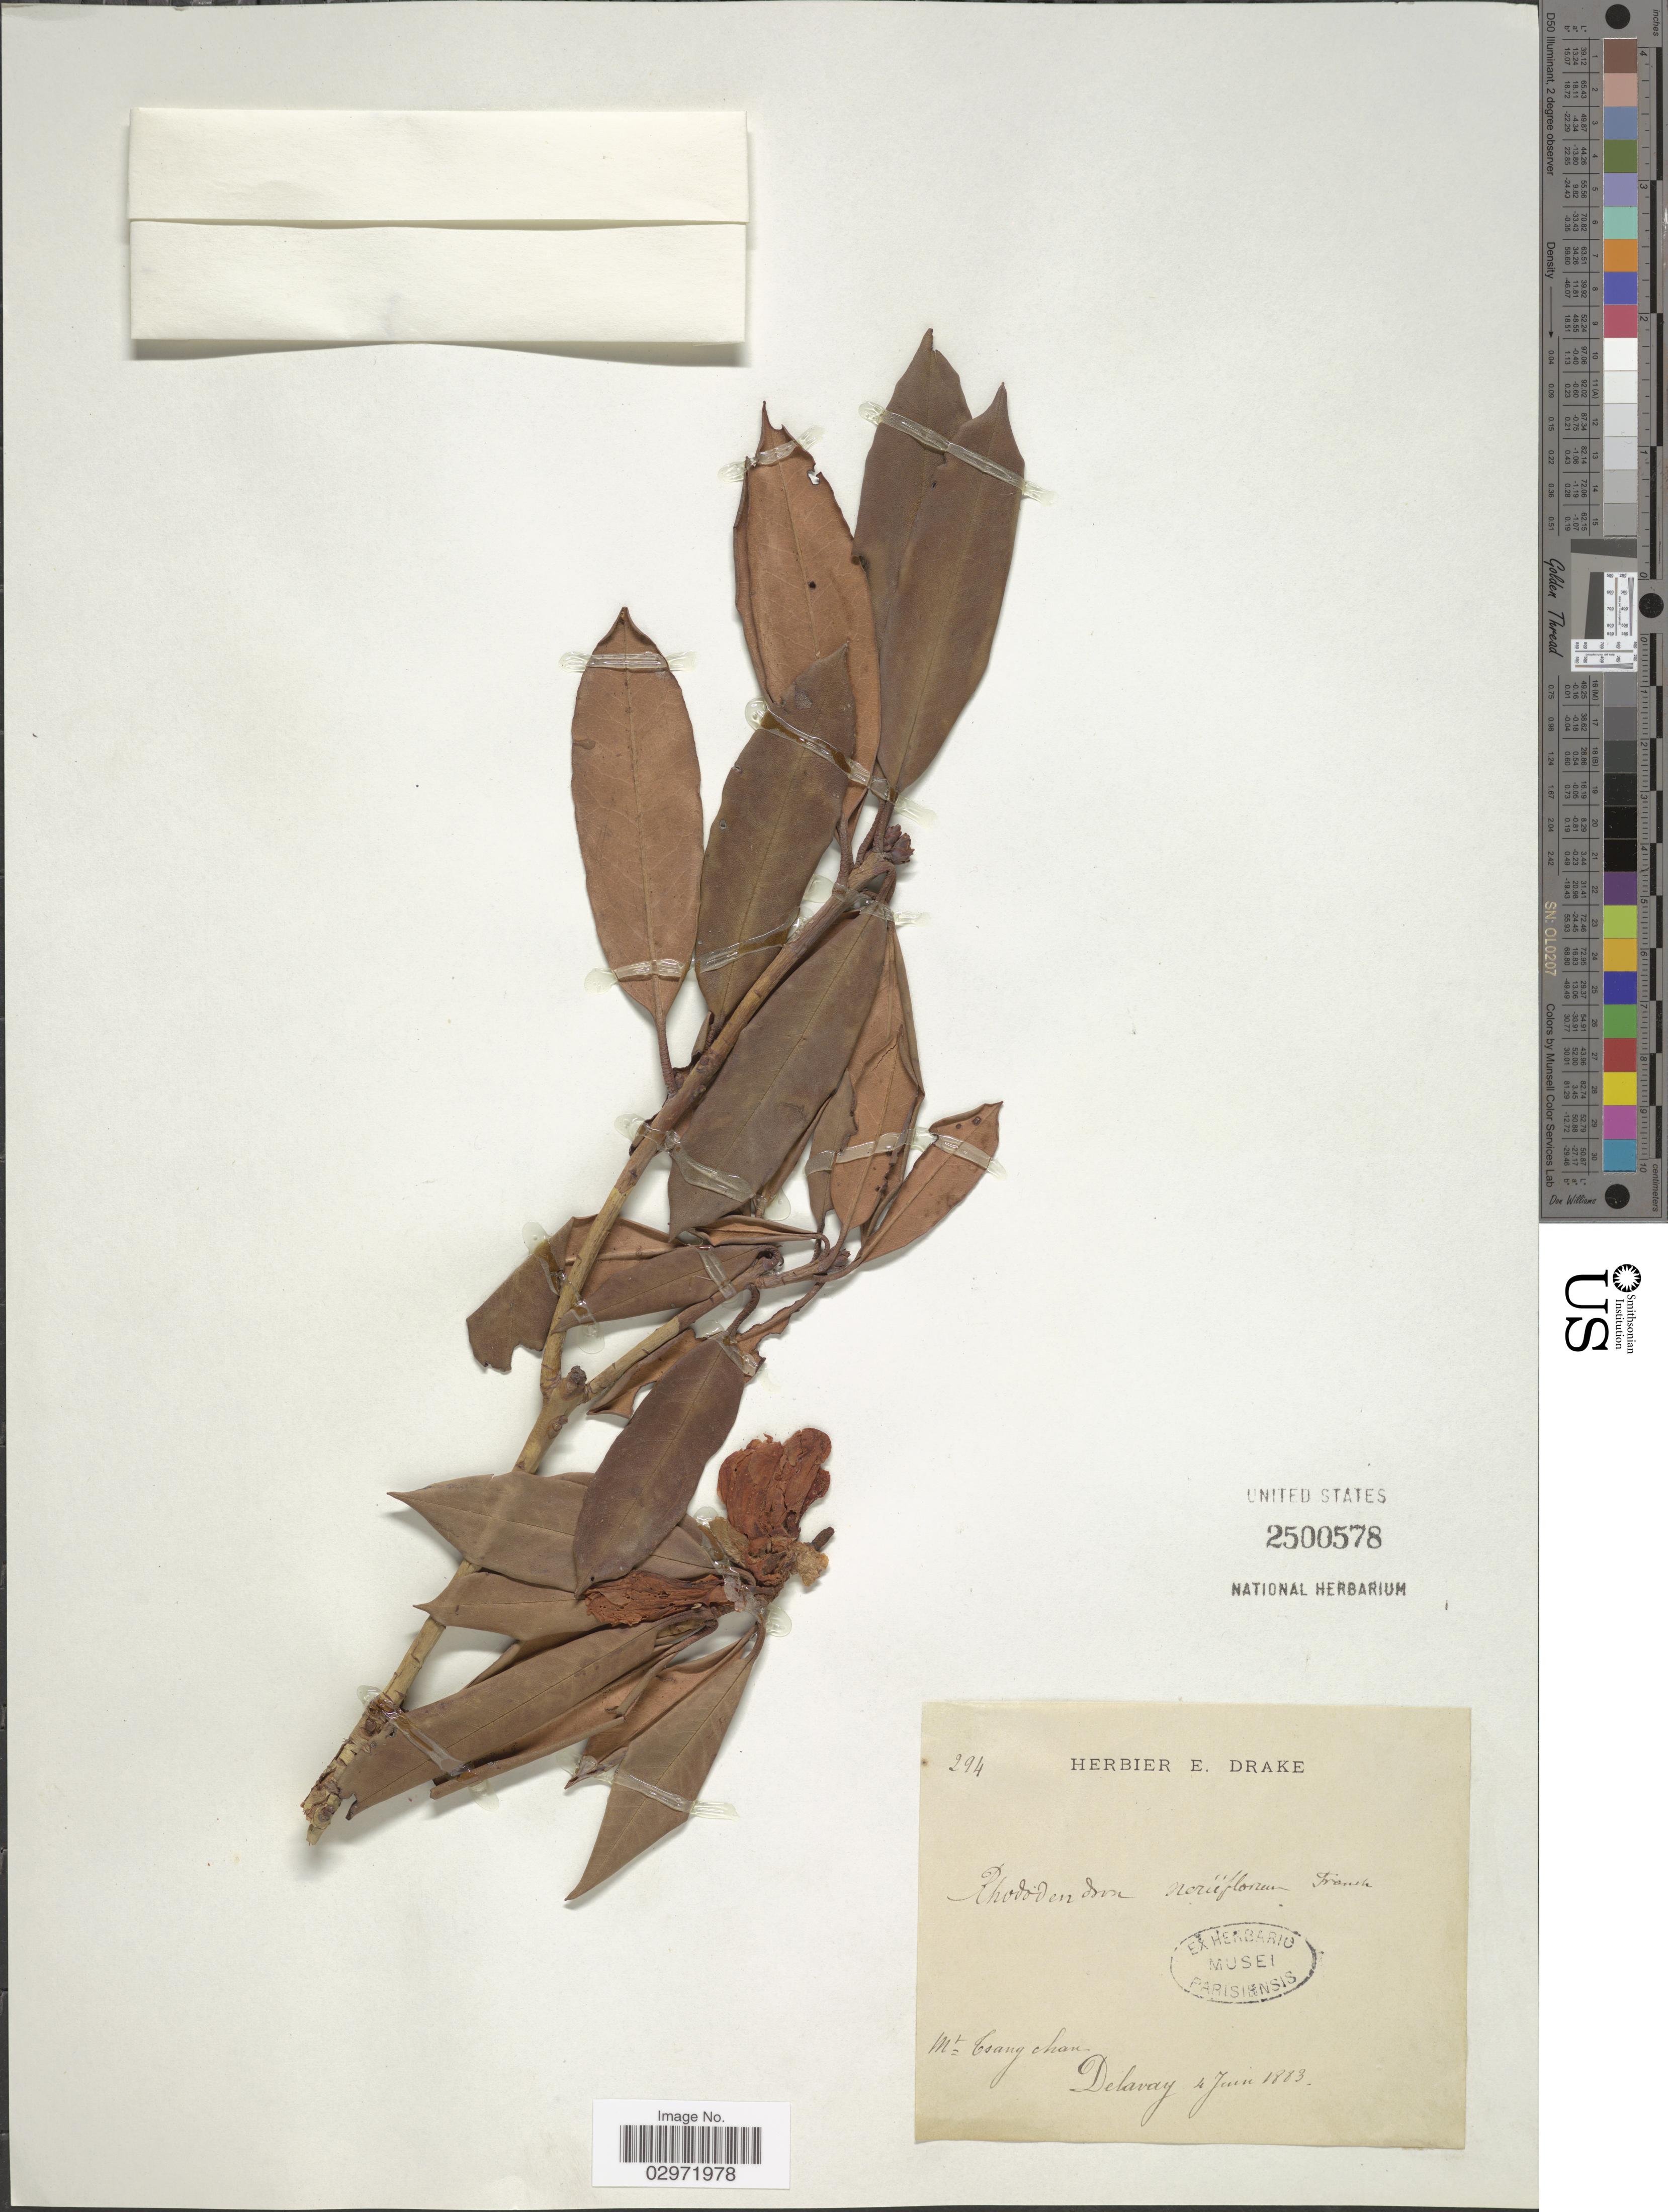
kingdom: Plantae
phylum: Tracheophyta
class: Magnoliopsida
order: Ericales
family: Ericaceae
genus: Rhododendron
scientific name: Rhododendron neriiflorum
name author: Franch.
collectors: Delavay, --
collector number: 294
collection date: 1883-06-04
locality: Mt. Tsang chan.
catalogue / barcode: US 2500578